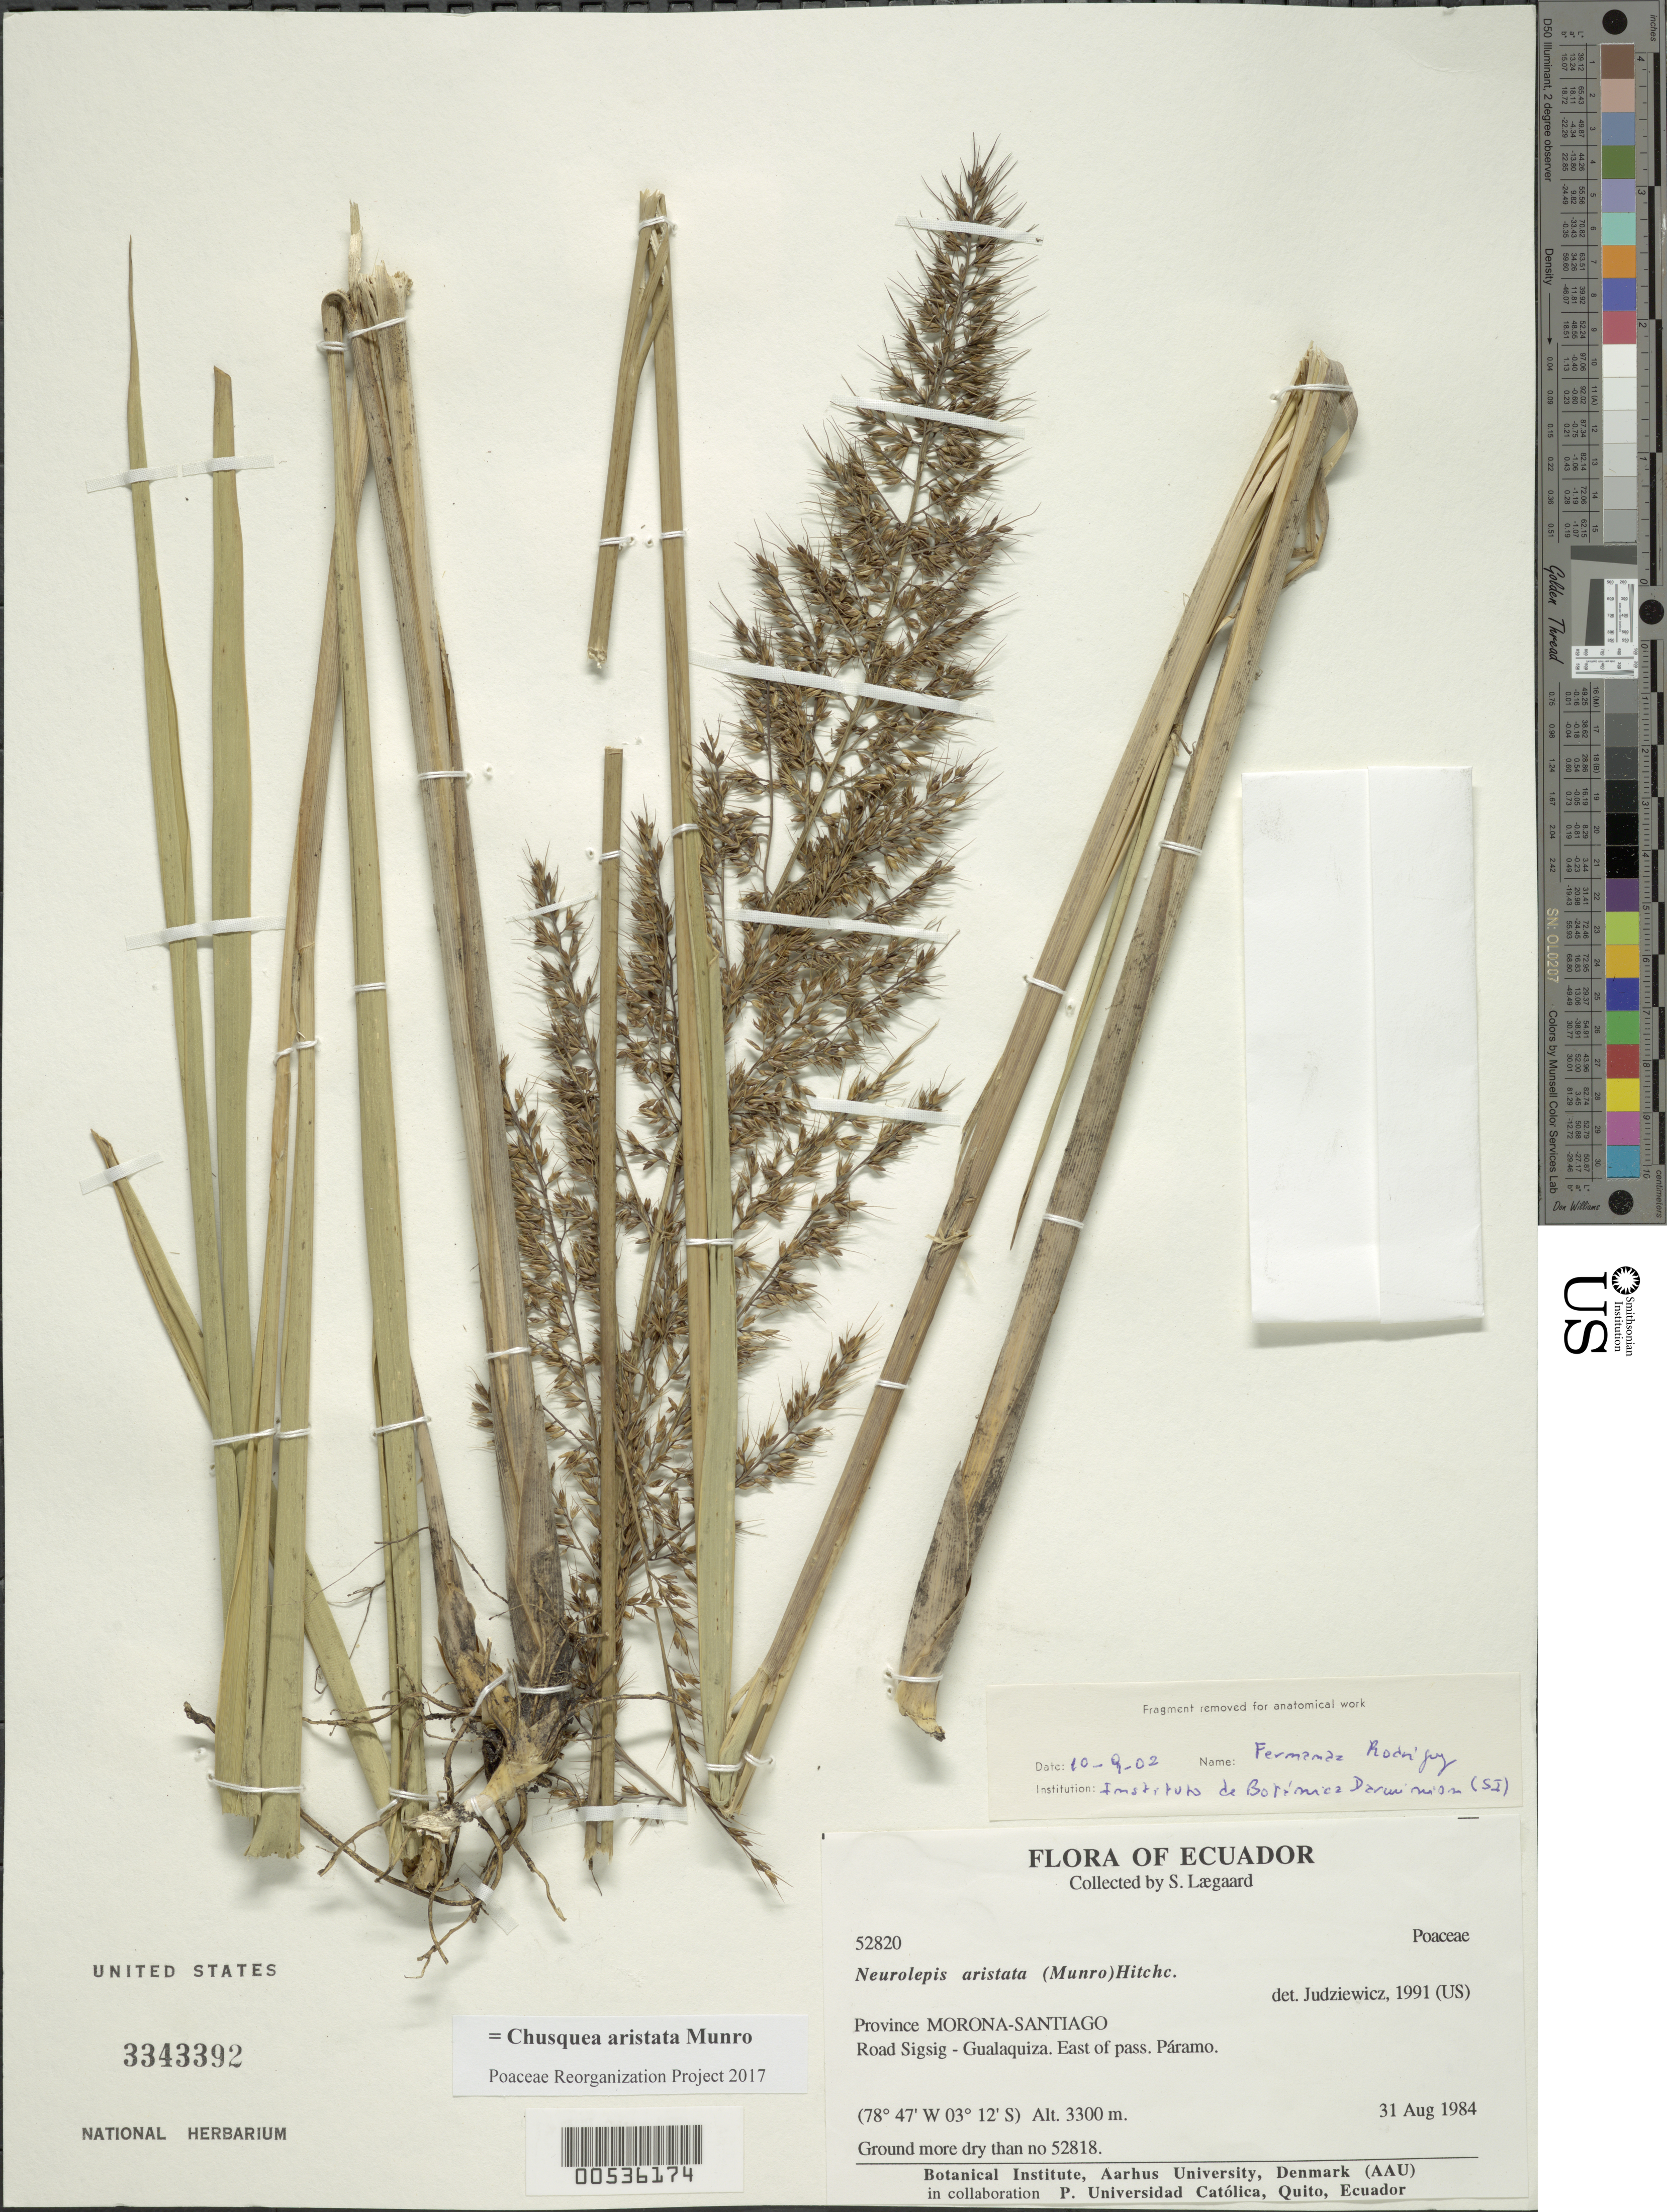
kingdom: Plantae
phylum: Tracheophyta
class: Liliopsida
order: Poales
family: Poaceae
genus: Chusquea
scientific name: Chusquea aristata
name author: Munro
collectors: S. Lægaard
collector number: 52820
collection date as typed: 31 Aug 1984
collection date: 1984-08-31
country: Ecuador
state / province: Morona-Santiago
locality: Road Sigsig - gualaquia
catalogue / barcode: US 3343392